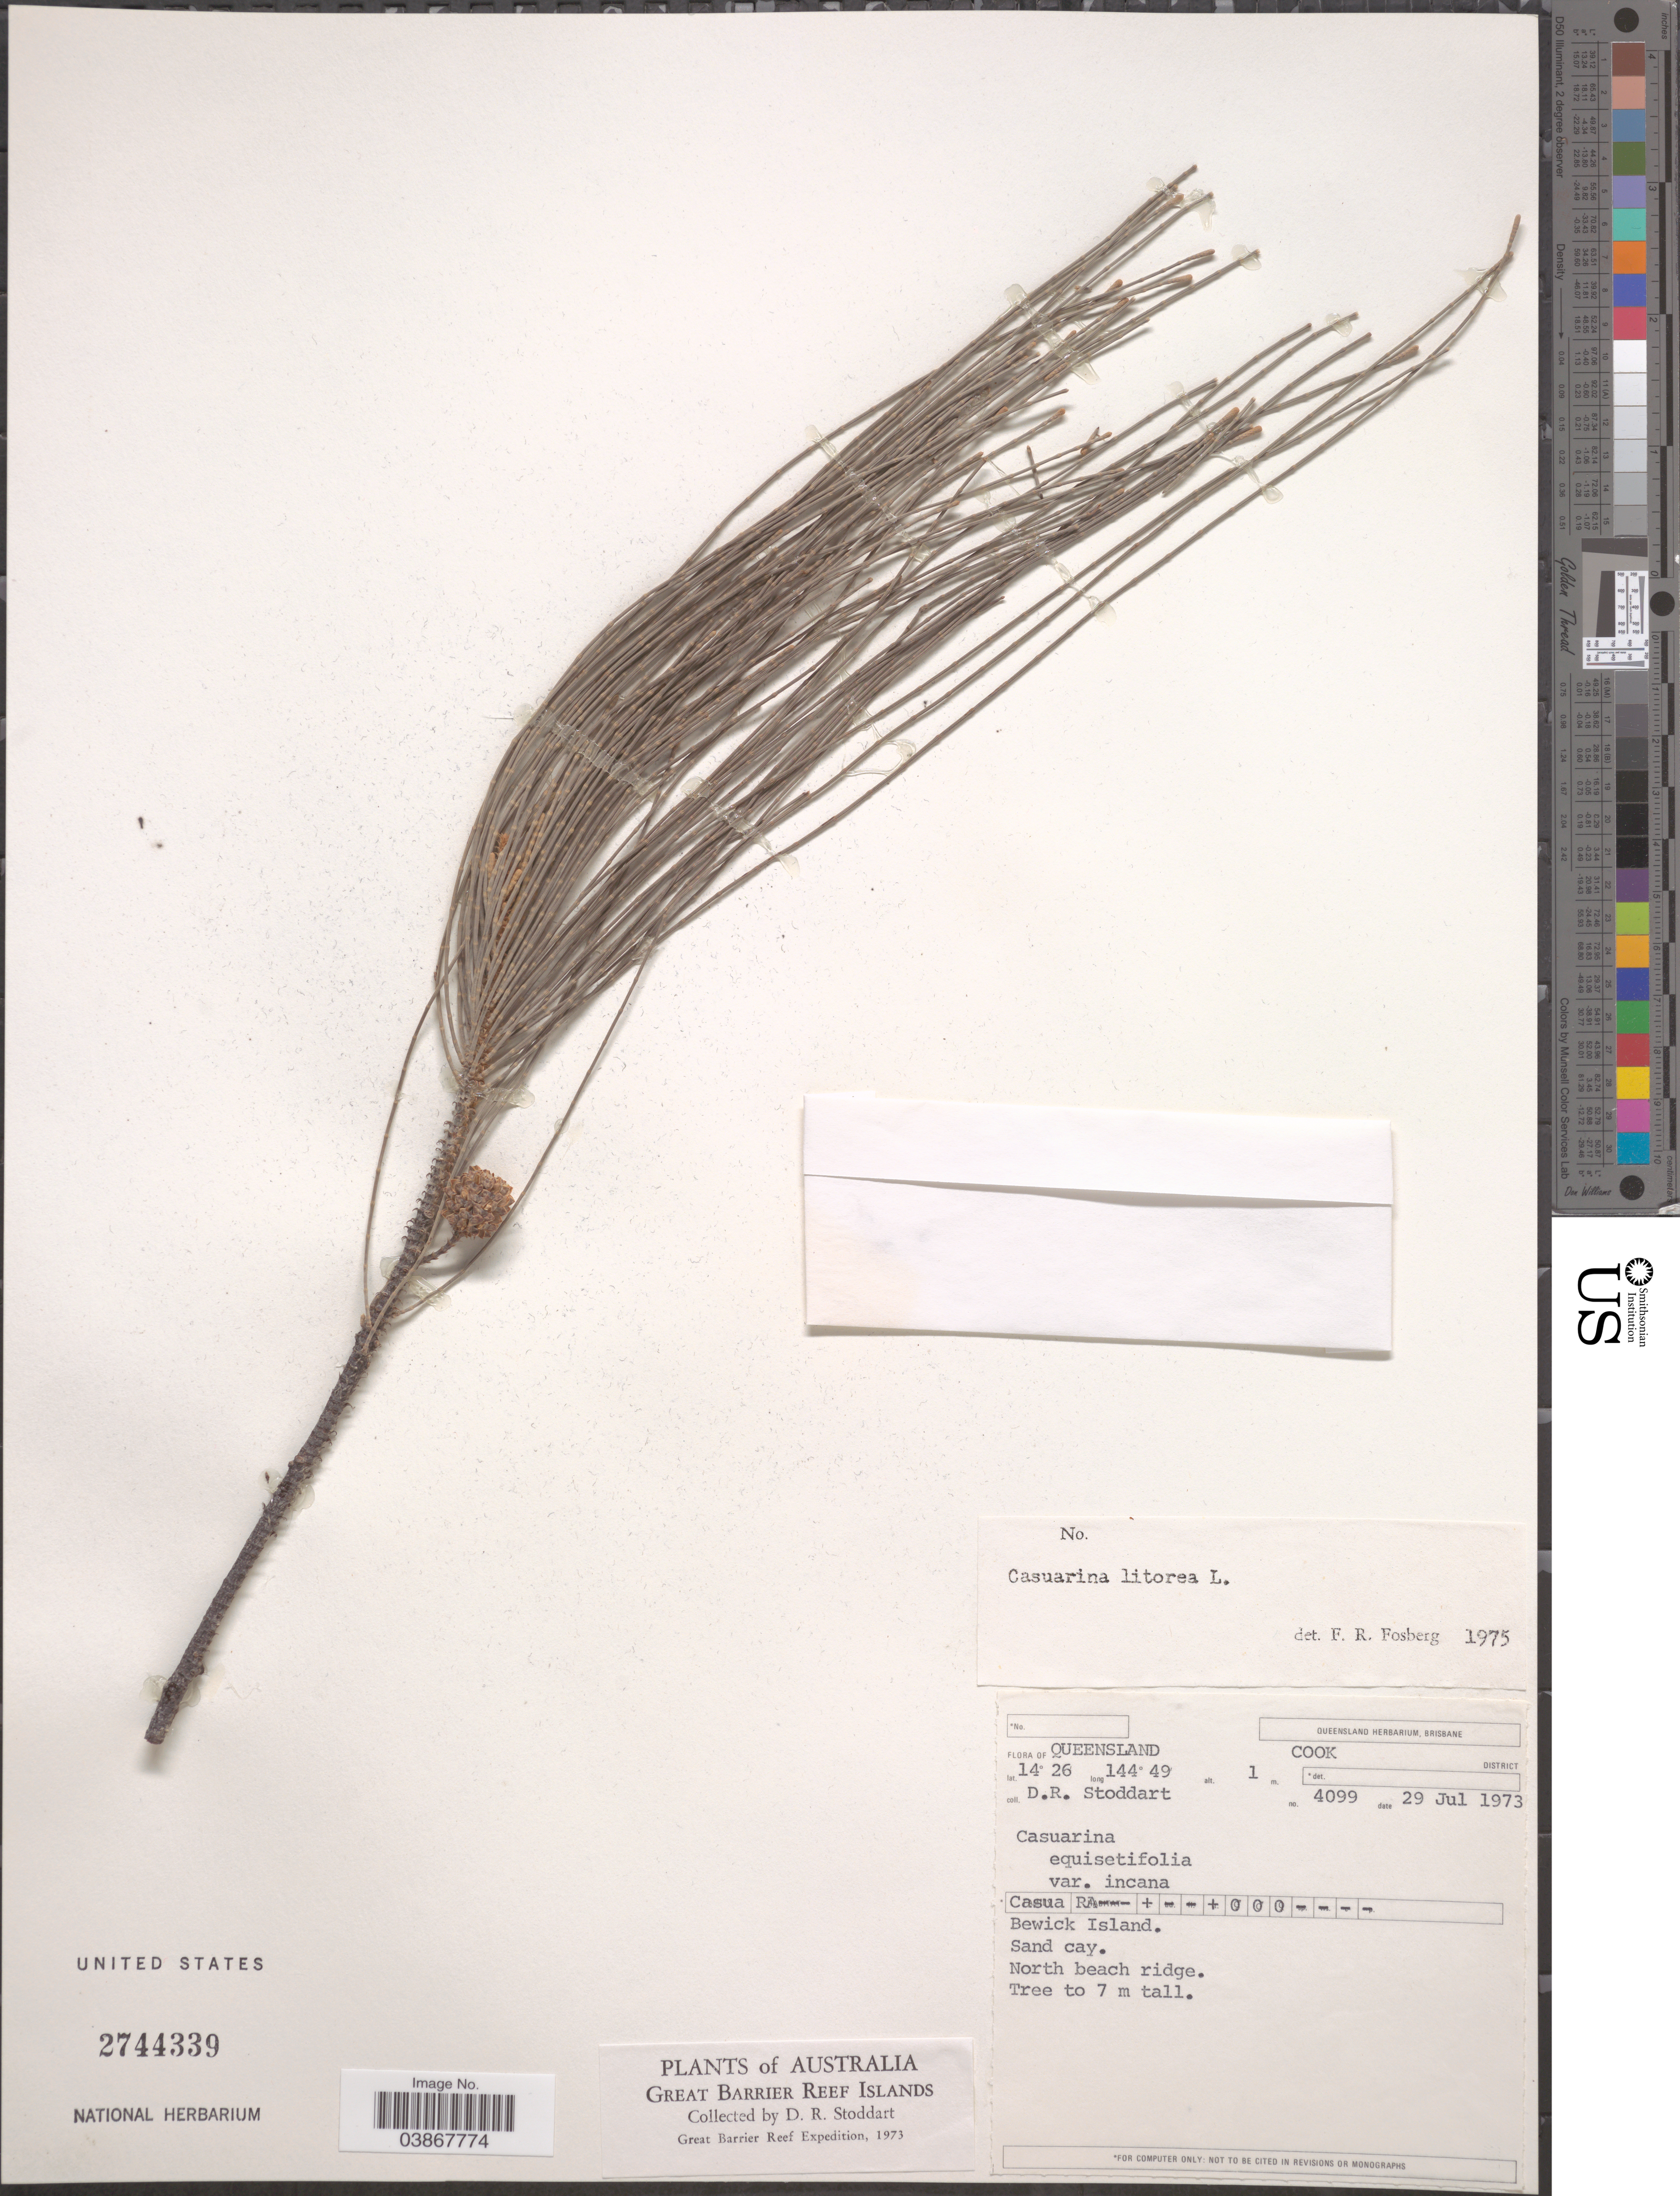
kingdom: Plantae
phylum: Tracheophyta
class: Magnoliopsida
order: Fagales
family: Casuarinaceae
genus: Casuarina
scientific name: Casuarina equisetifolia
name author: L.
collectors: D. R. Stoddart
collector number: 4099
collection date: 1973-07-29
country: Australia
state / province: Queensland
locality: Cook District. Bewick Island. Sand cay. North beach ridge. Great Barrier Reef Islands.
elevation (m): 1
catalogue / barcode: US 2744339